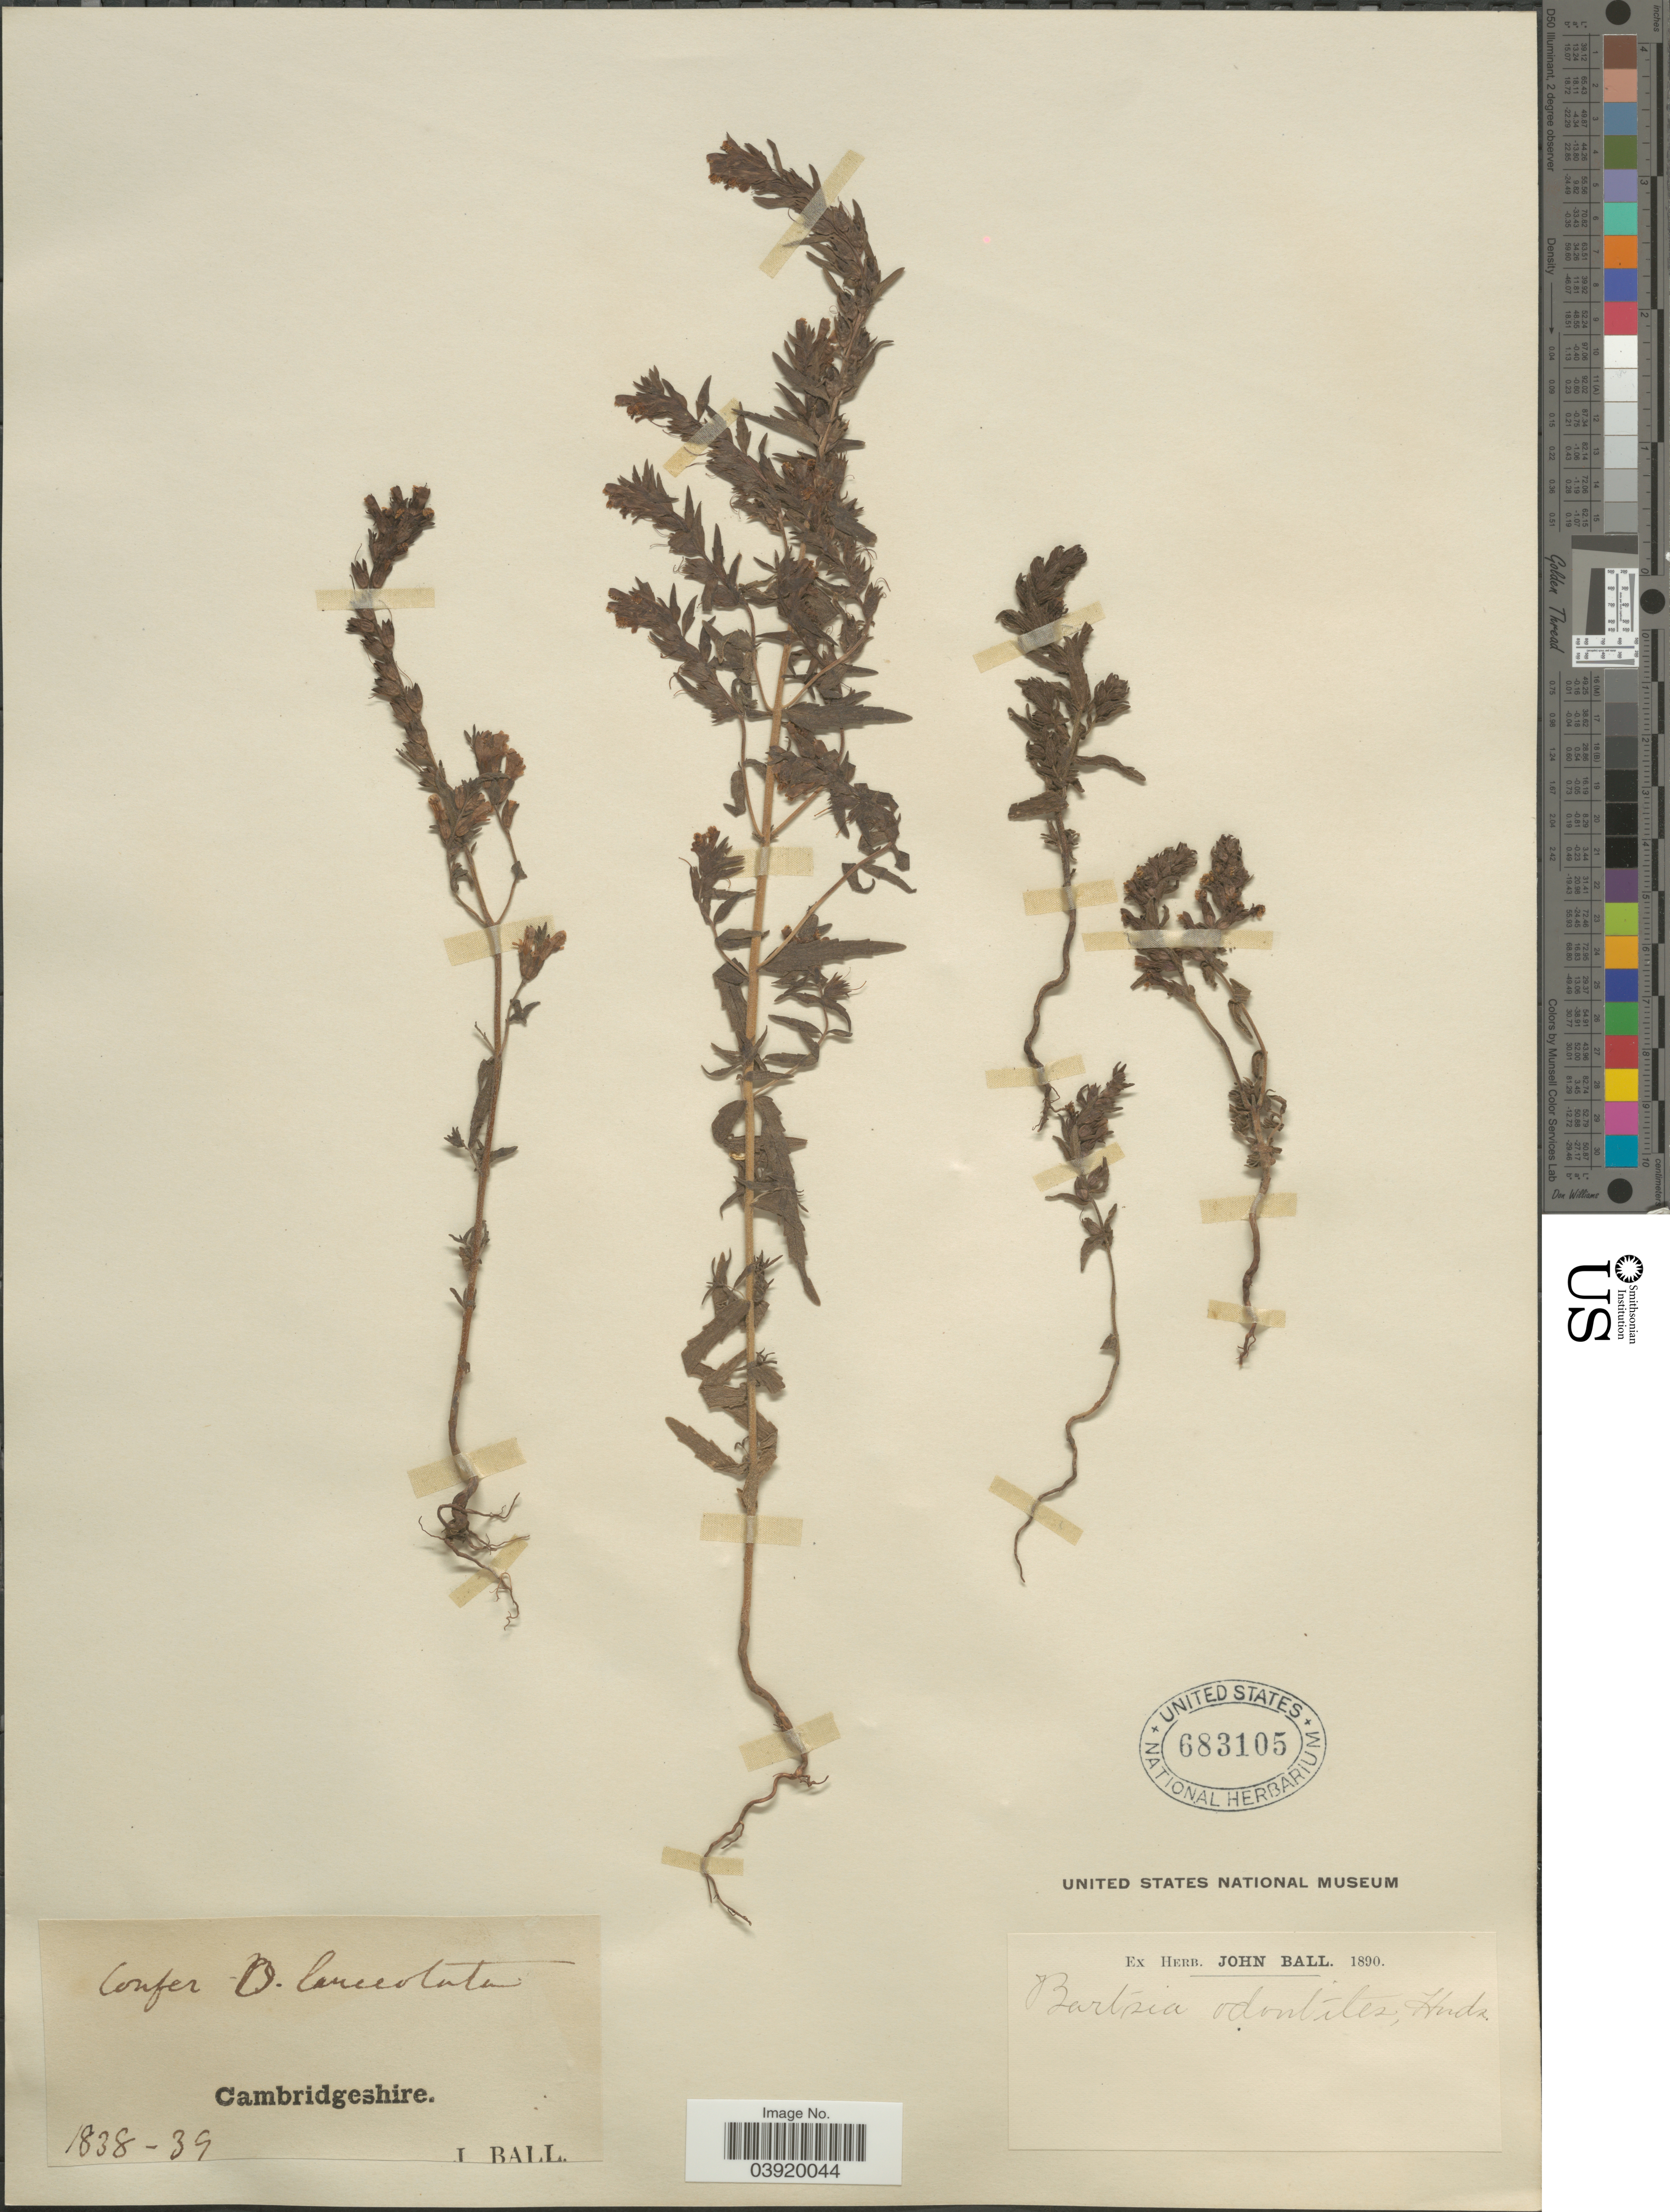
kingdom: Plantae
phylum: Tracheophyta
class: Magnoliopsida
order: Lamiales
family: Orobanchaceae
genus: Odontites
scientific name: Odontites vulgaris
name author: Moench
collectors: J. Ball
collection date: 1838/1839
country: United Kingdom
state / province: England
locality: Cambridgeshire.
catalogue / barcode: US 683105